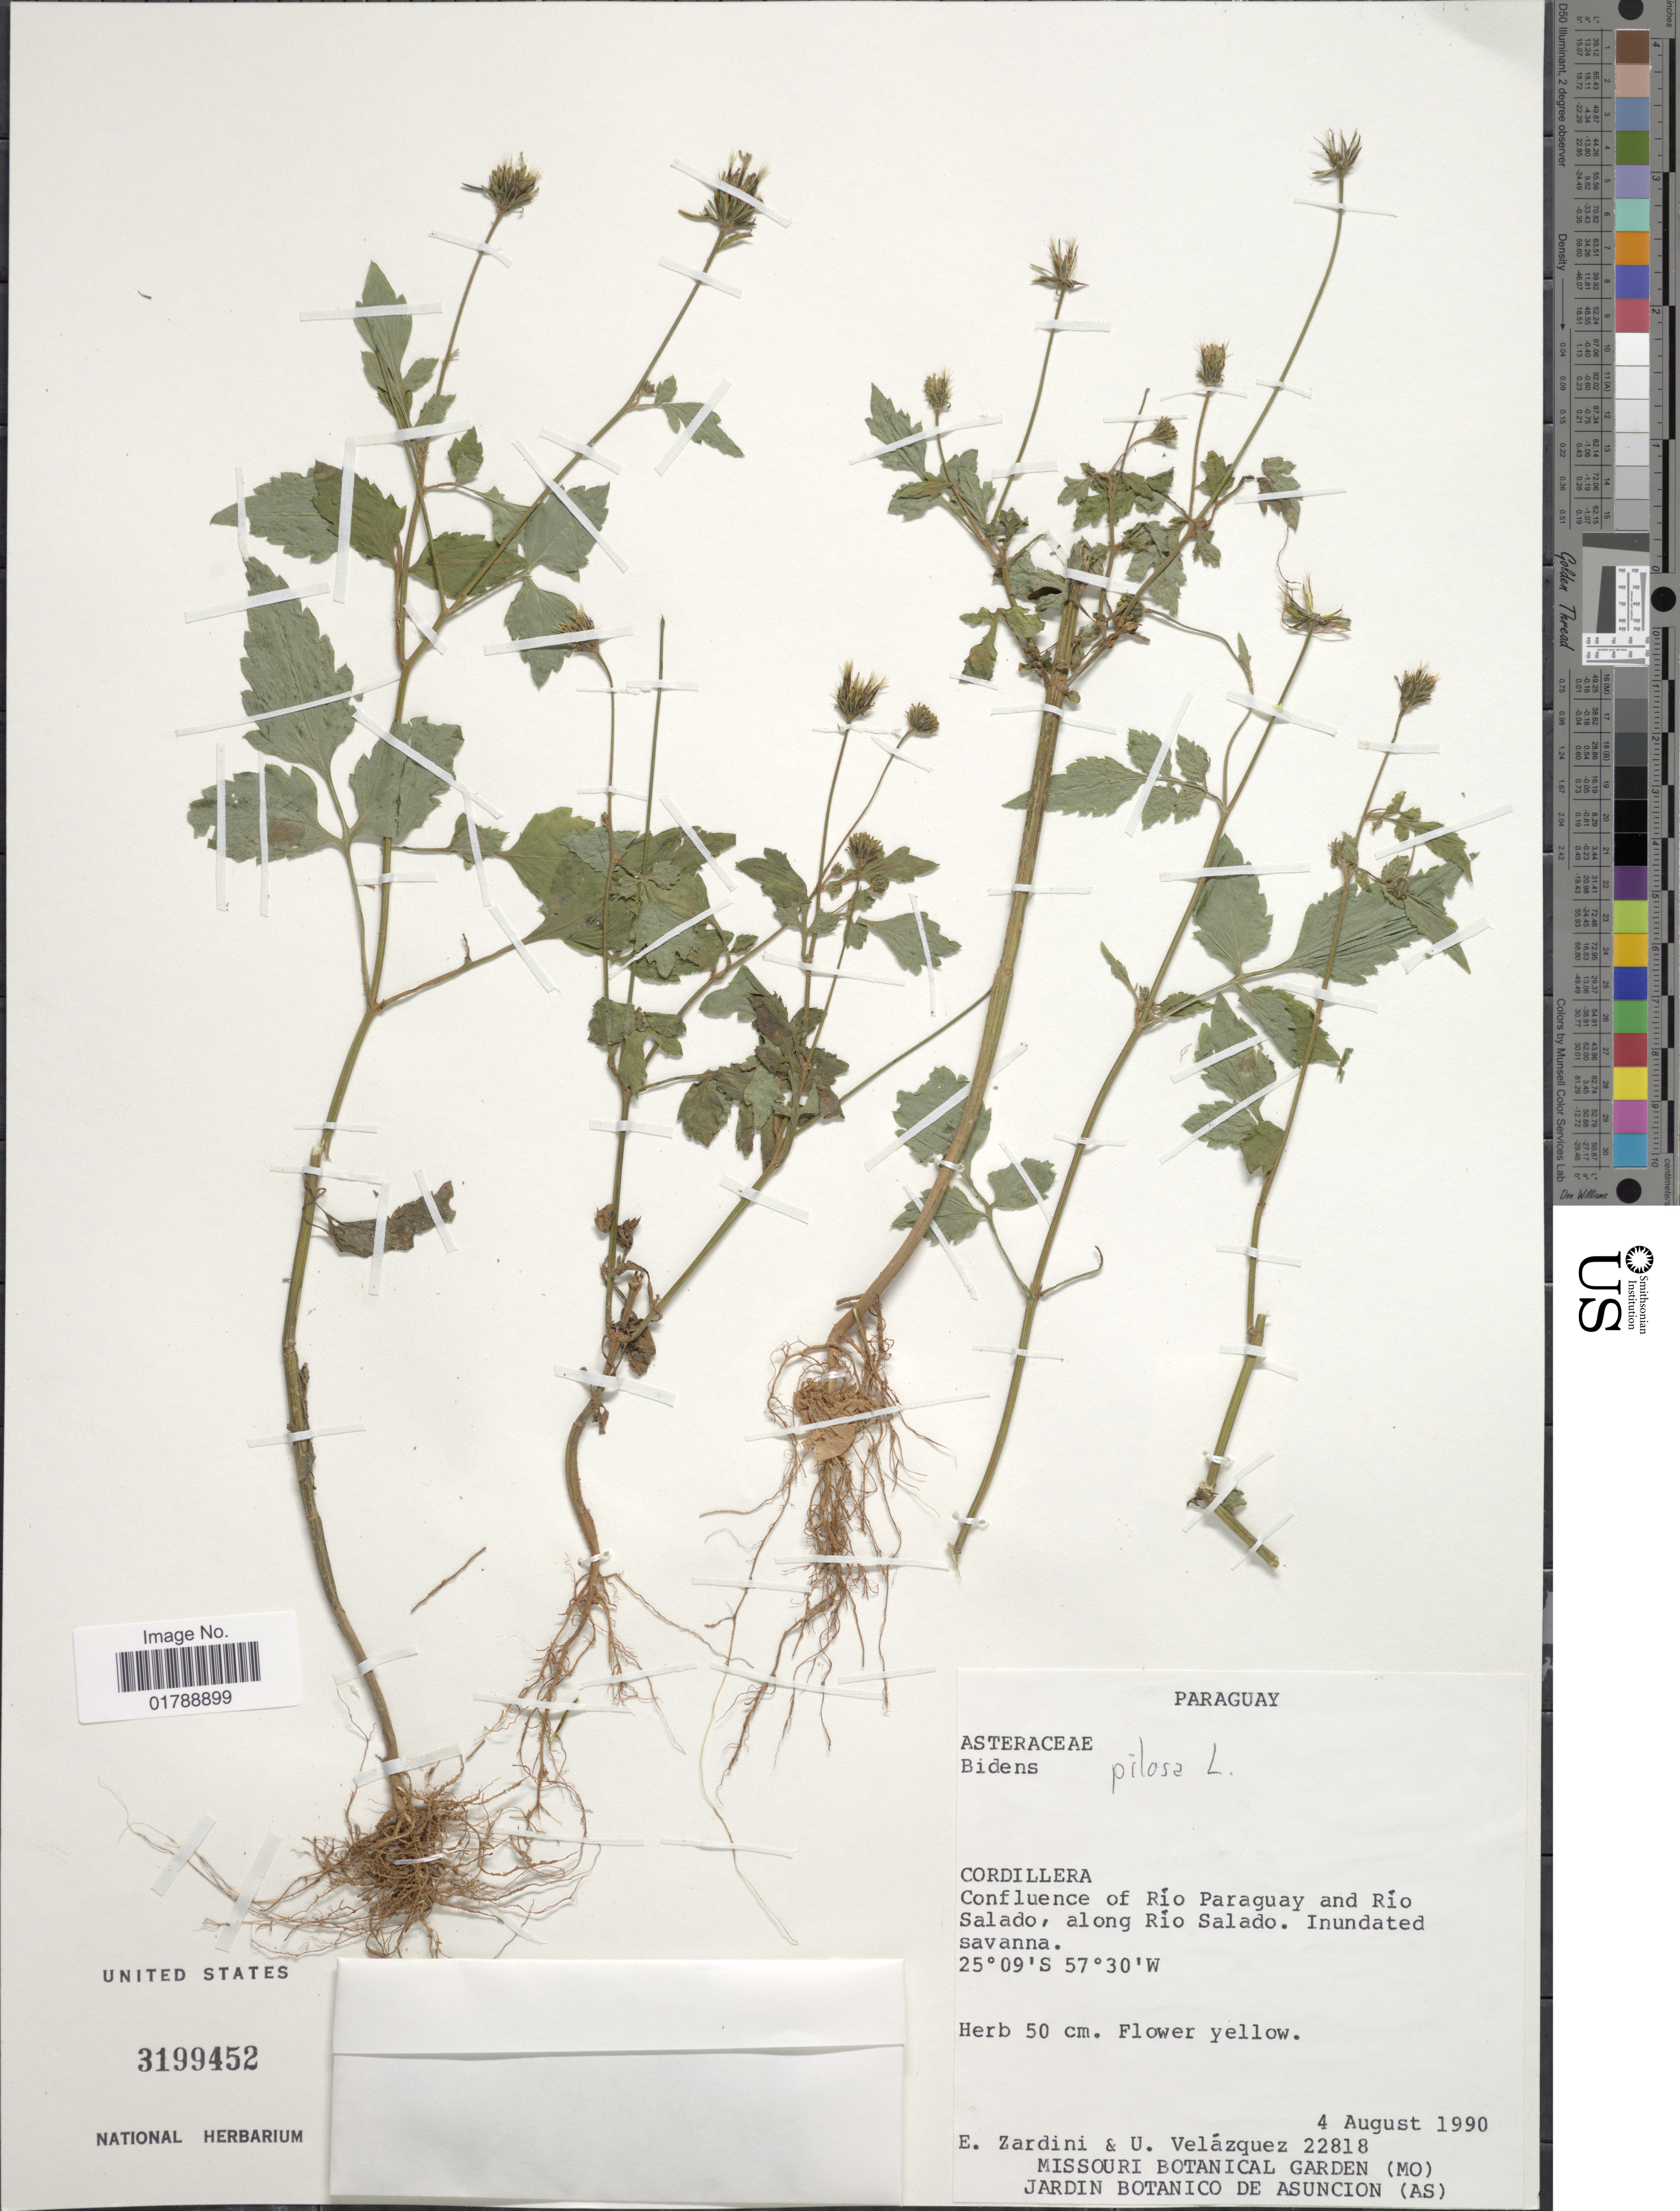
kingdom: Plantae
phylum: Tracheophyta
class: Magnoliopsida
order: Asterales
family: Asteraceae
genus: Bidens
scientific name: Bidens pilosa var. radiata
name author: (Sch. Bip.) J.A. Schmidt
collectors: E. M. Zardini & U. Velázquez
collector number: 22818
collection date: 1990-08-04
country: Paraguay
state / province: Cordillera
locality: Confluence of Río Paraguay and Río Salado, along Río Salado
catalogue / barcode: US 3199452